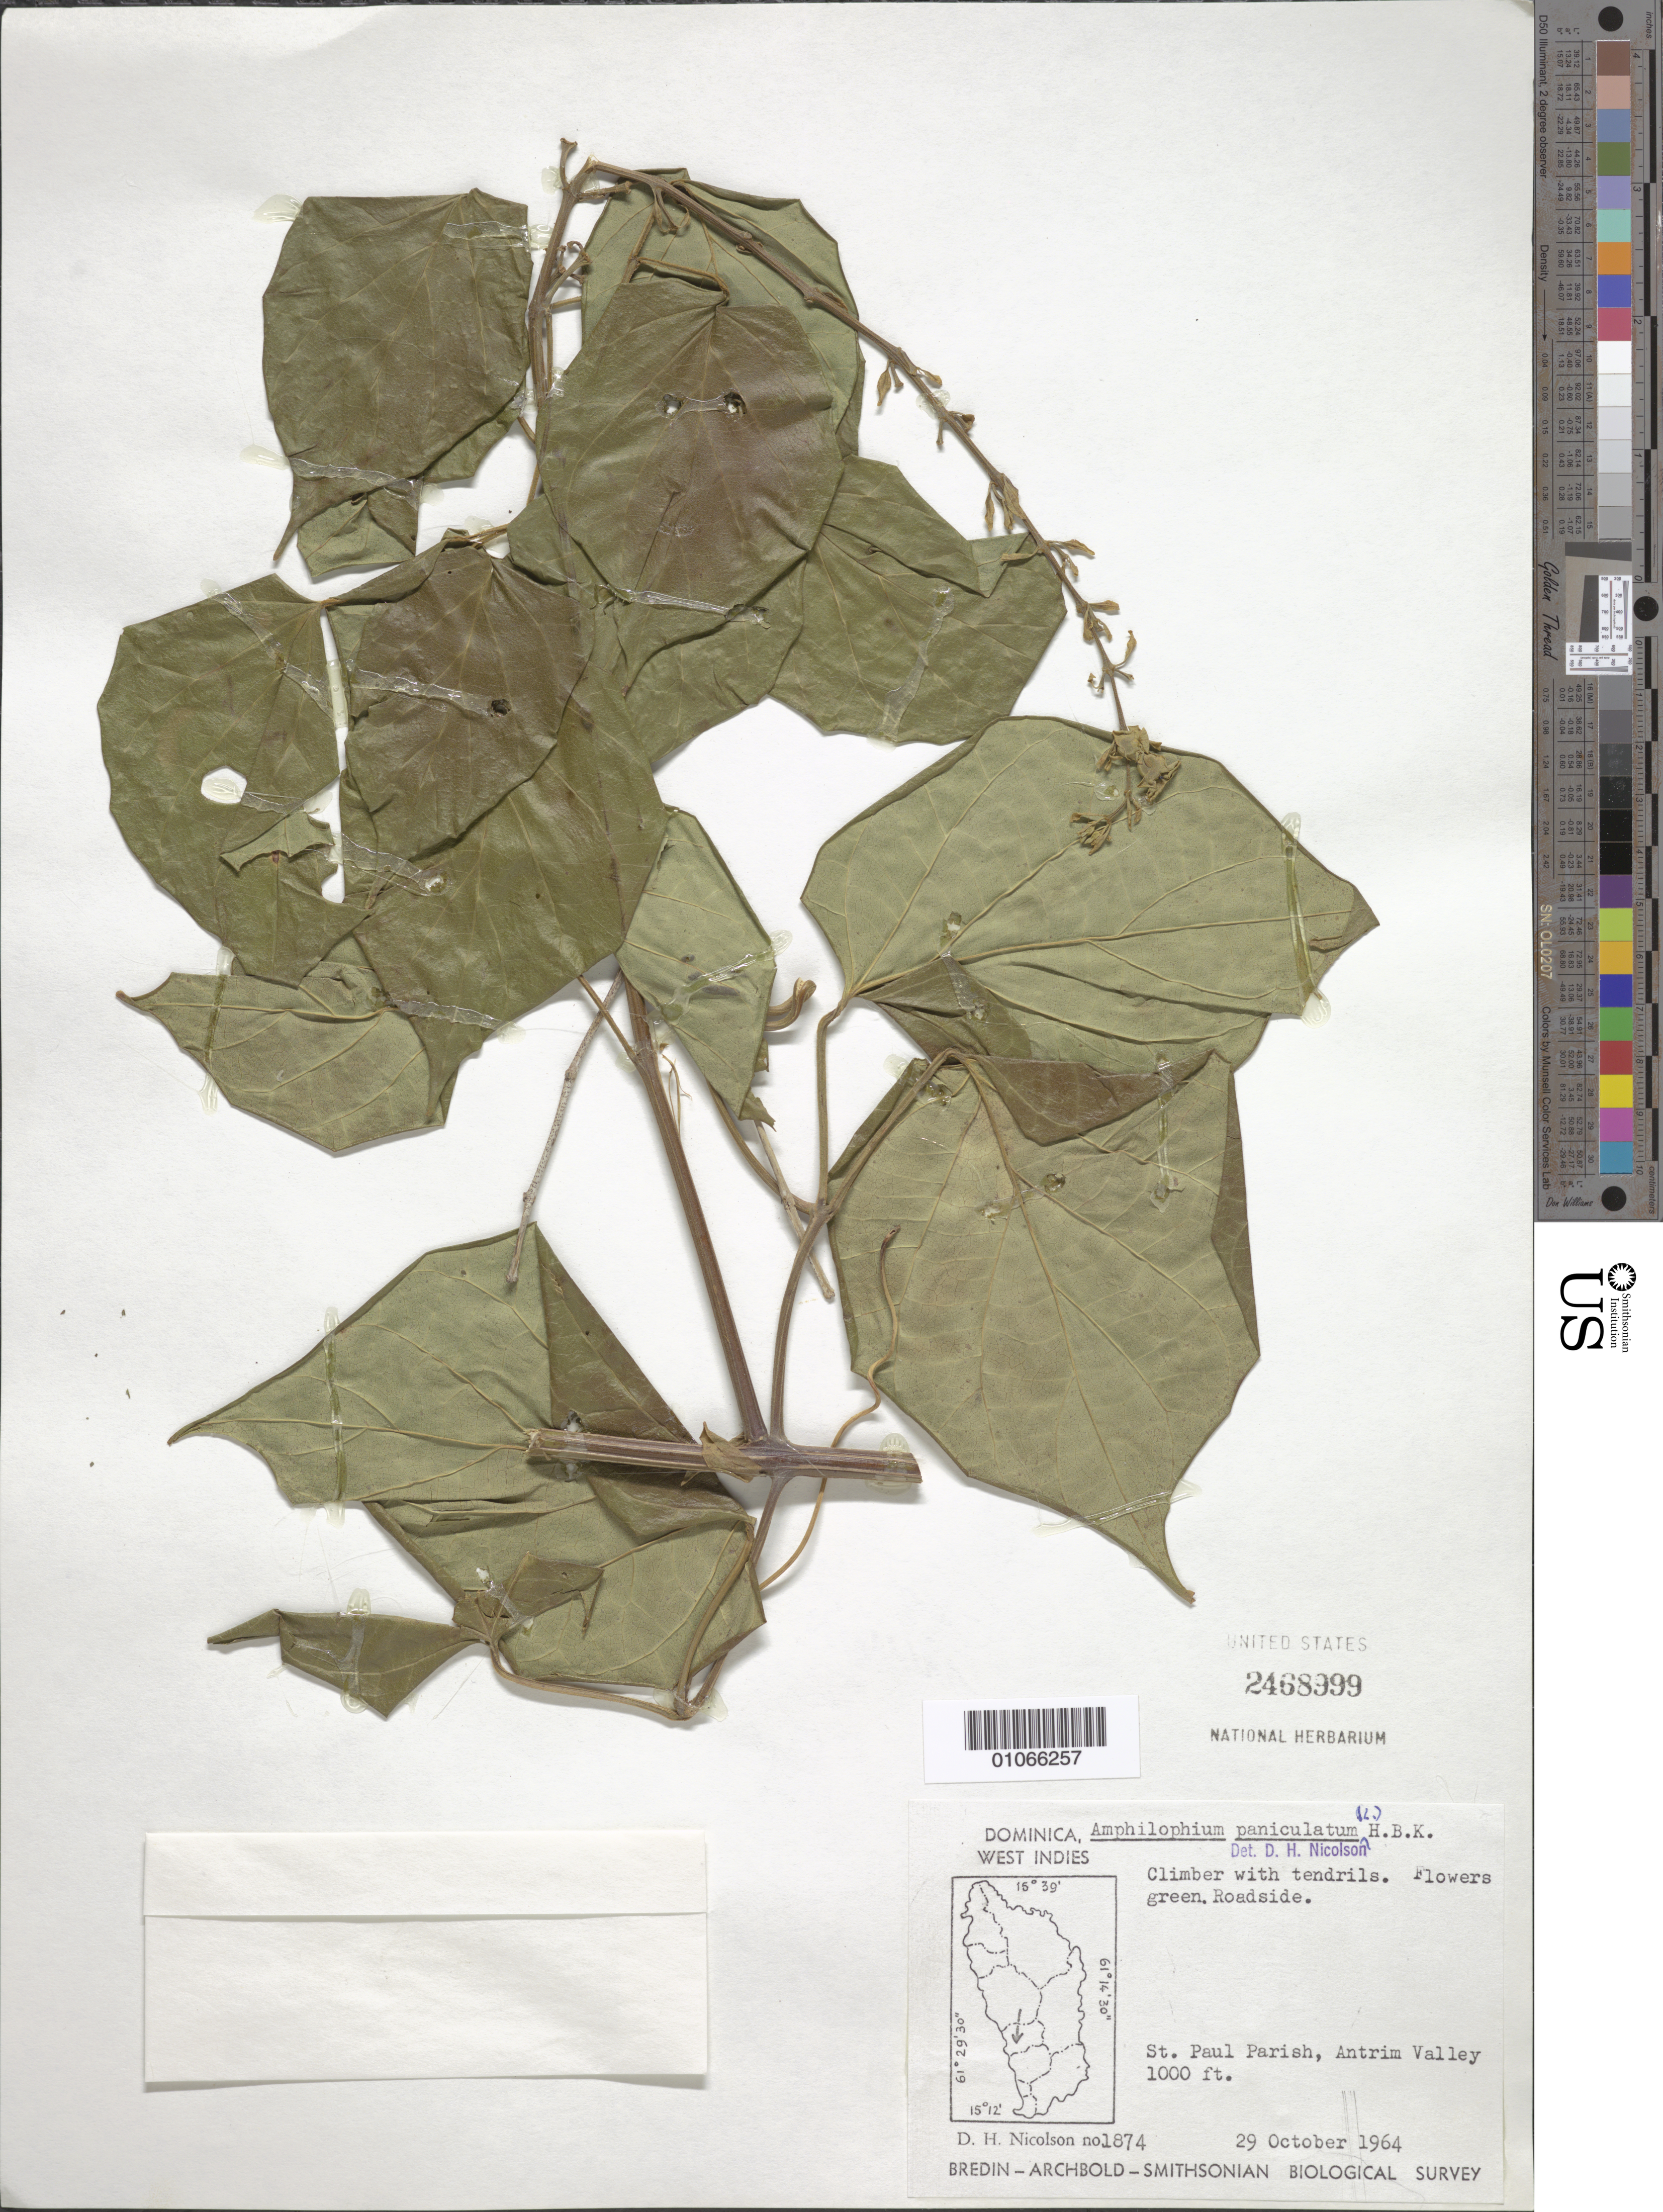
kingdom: Plantae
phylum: Tracheophyta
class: Magnoliopsida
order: Lamiales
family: Bignoniaceae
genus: Amphilophium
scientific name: Amphilophium paniculatum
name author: (L.) Kunth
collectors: D. H. Nicolson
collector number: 1874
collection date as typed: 29 Oct 1964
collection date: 1964-10-29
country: Dominica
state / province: St. Paul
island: Dominica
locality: Roadside. Antrim Valley.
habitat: Roadside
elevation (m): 305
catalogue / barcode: US 2468999